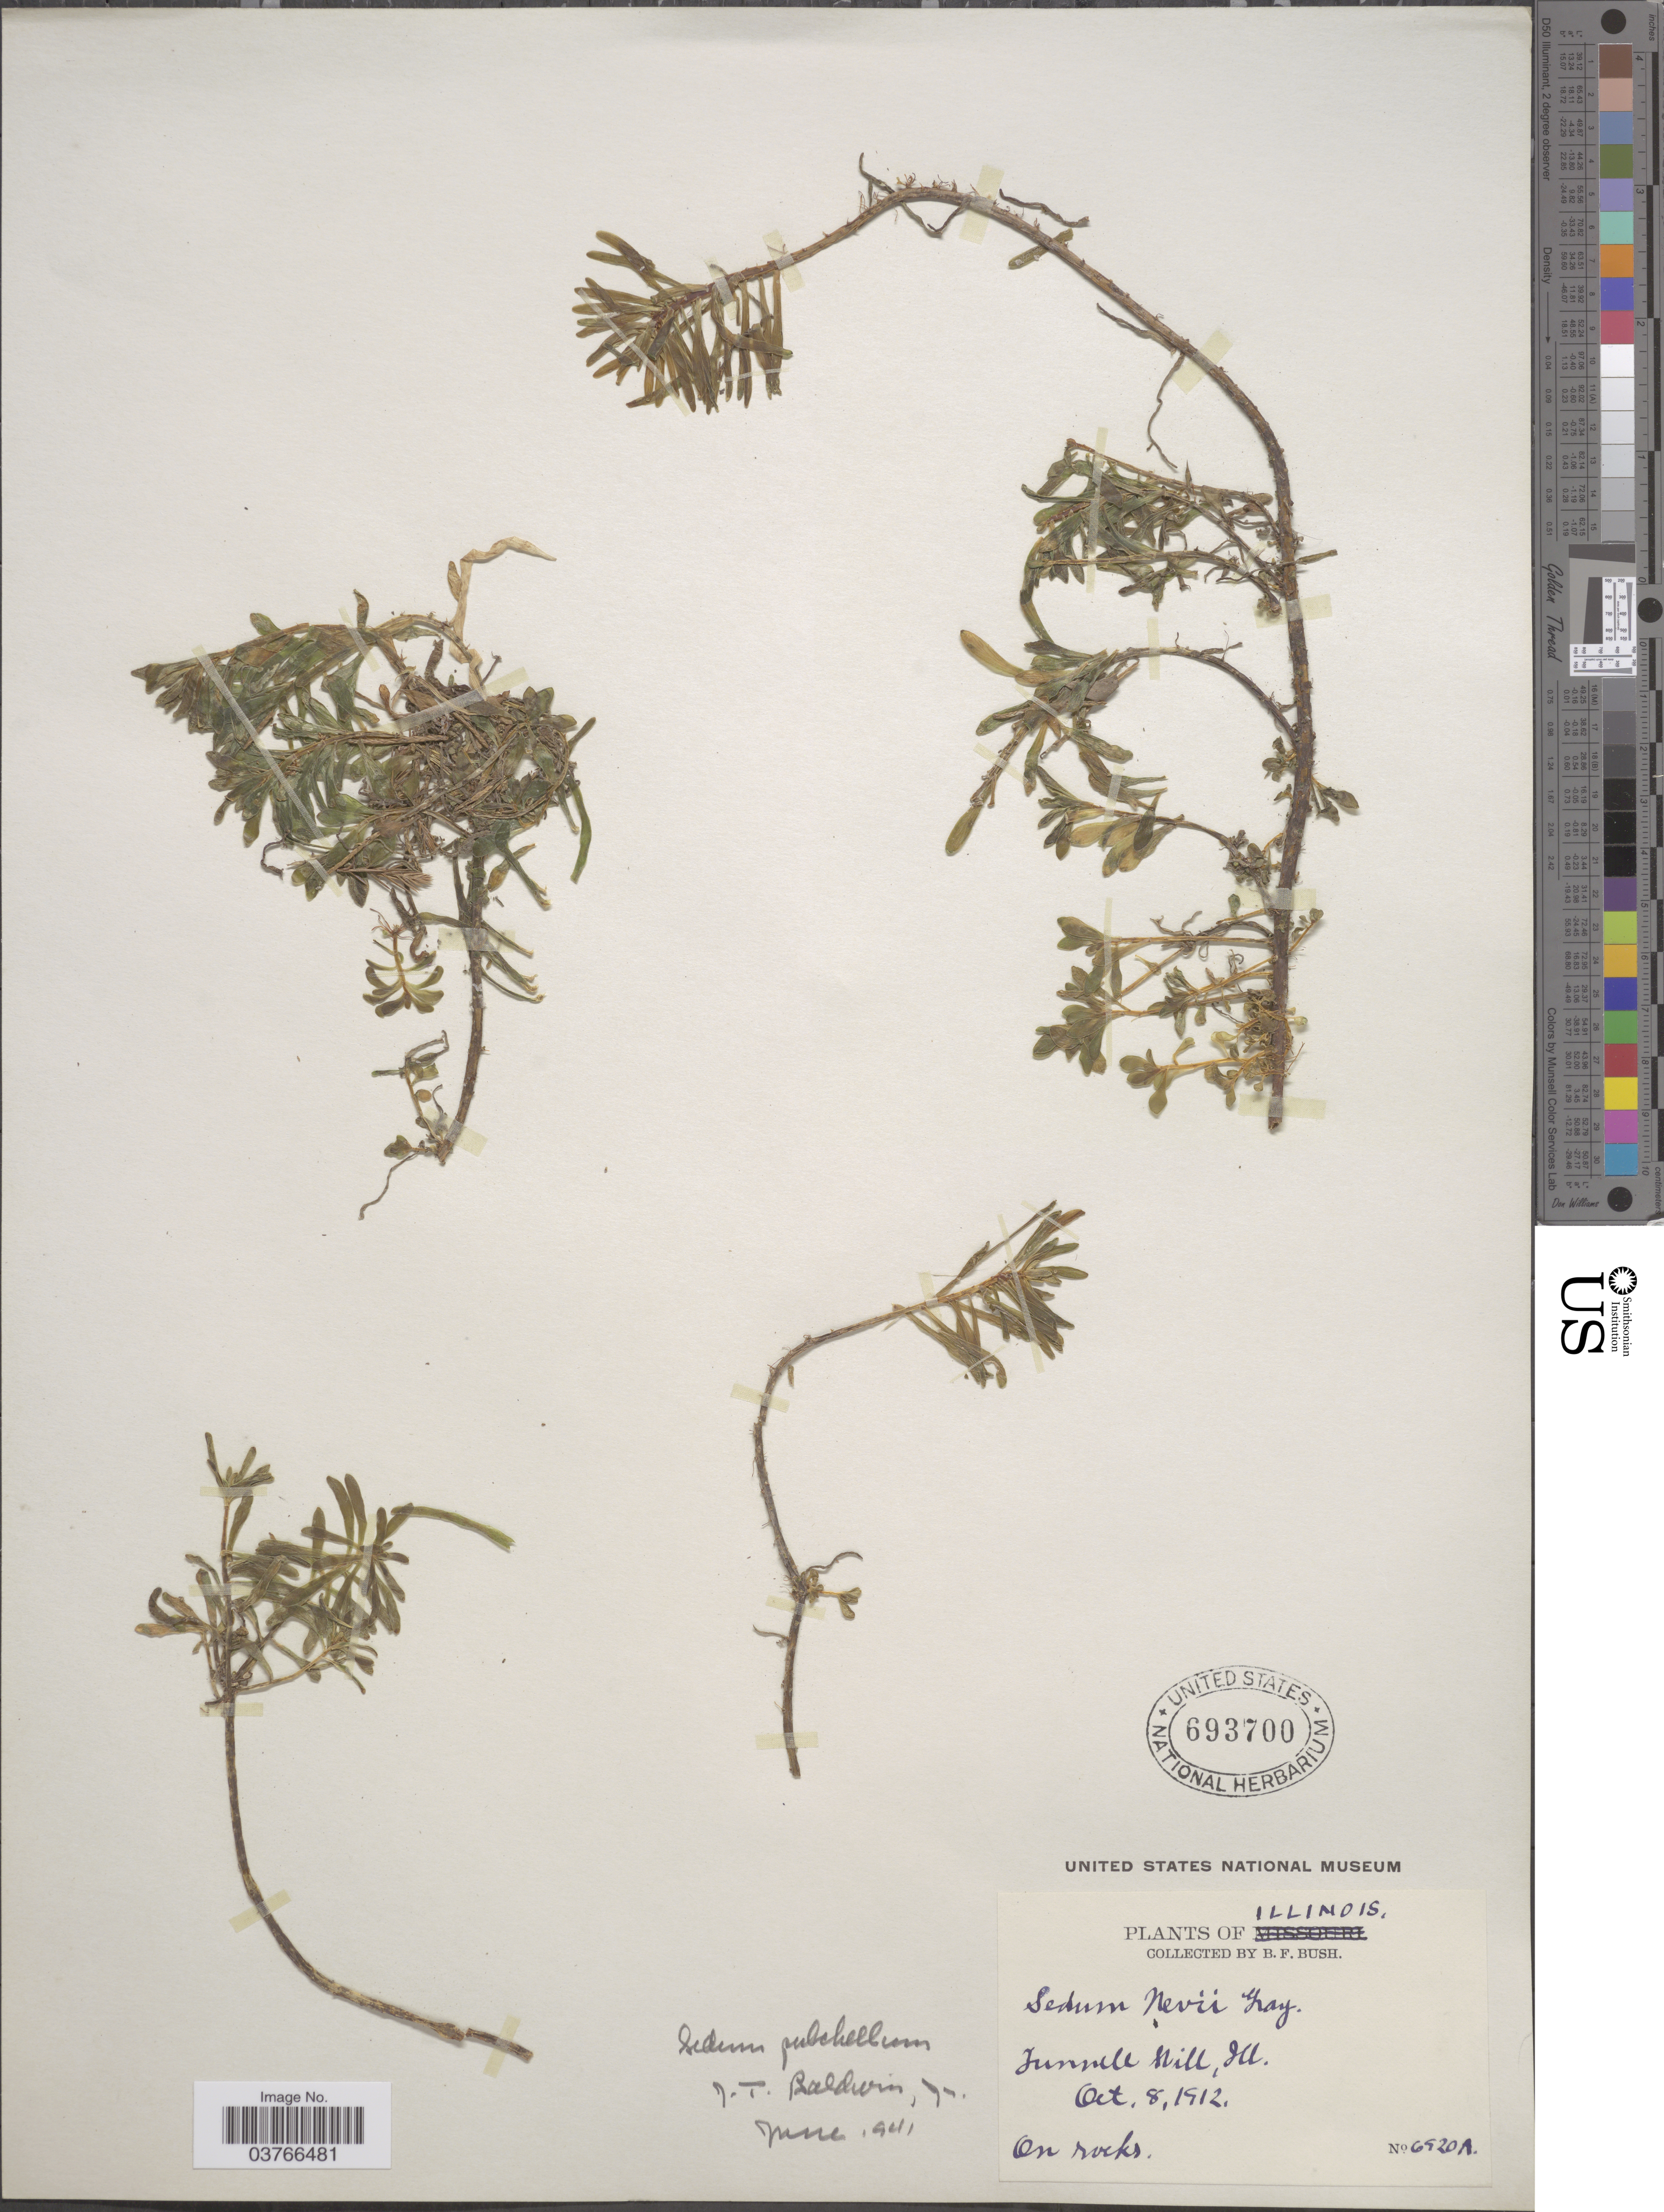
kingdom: Plantae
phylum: Tracheophyta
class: Magnoliopsida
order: Saxifragales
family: Crassulaceae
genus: Sedum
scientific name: Sedum pulchellum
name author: Michx.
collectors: B. F. Bush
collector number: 6920A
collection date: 1912-10-08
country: United States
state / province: Illinois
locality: Tunnell Hill.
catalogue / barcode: US 693700